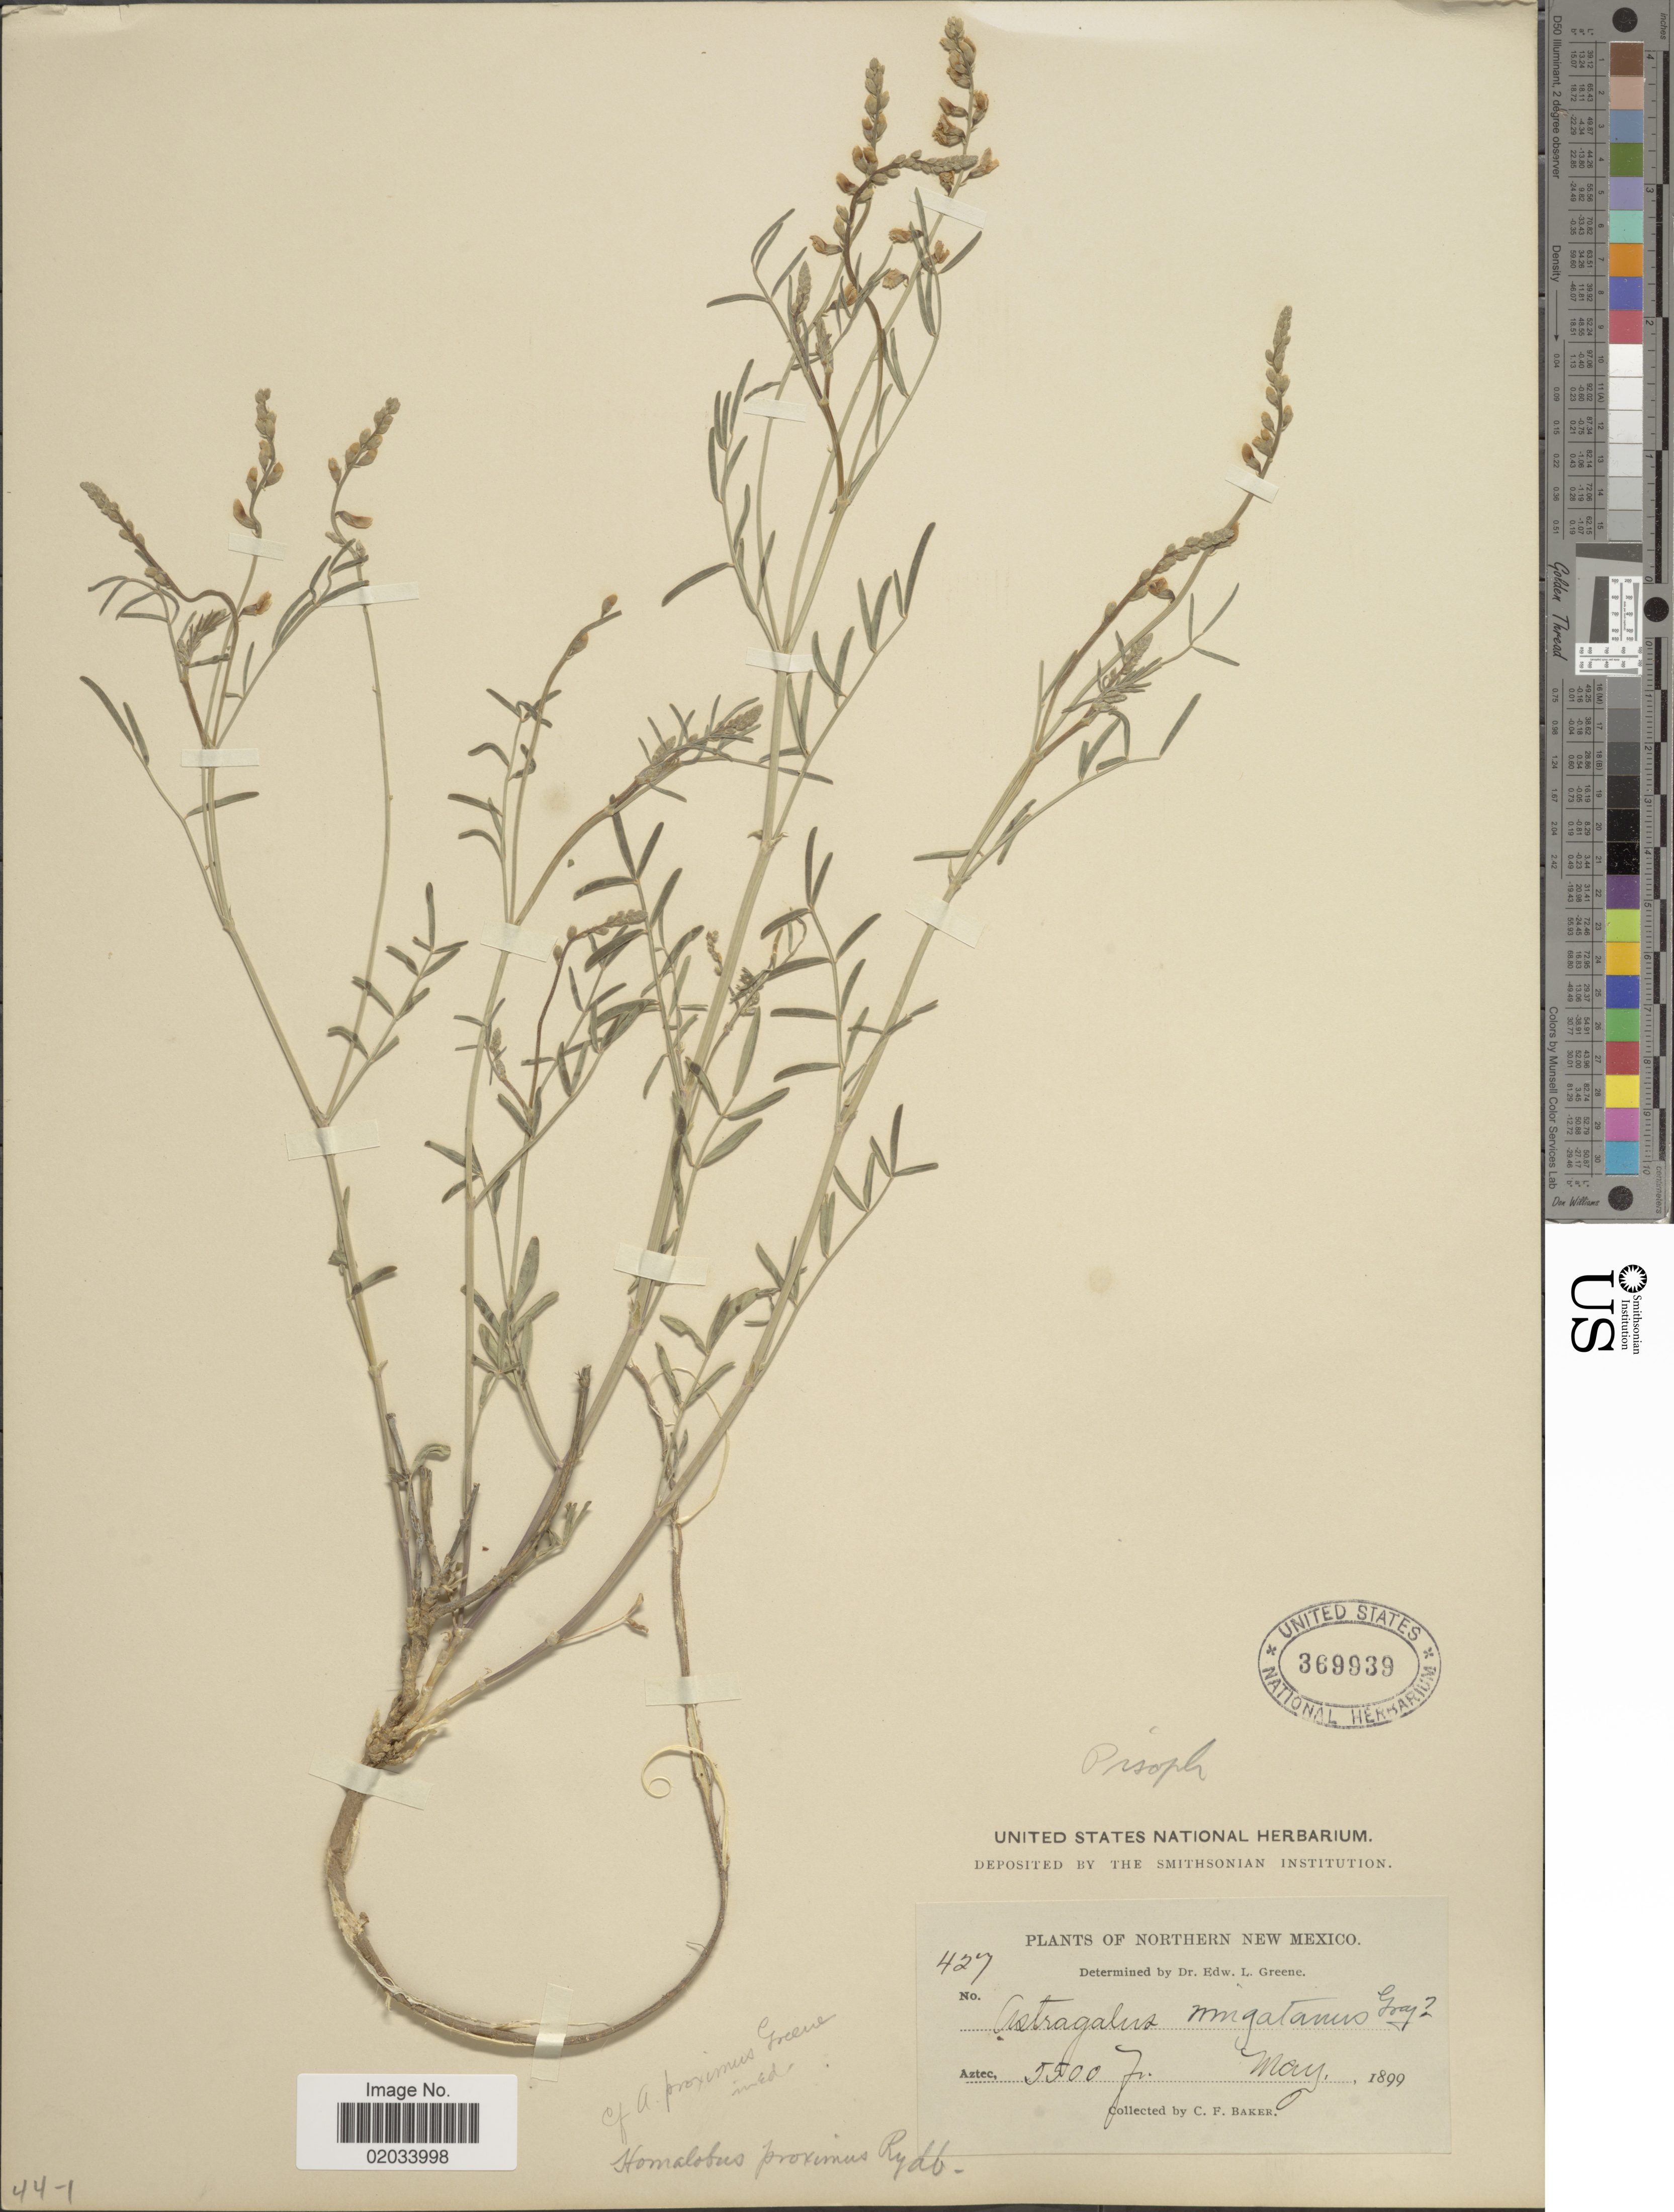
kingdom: Plantae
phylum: Tracheophyta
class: Magnoliopsida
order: Fabales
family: Fabaceae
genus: Astragalus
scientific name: Astragalus proximus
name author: (Rydb.) Wooton & Standl.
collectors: C. F. Baker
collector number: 427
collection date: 1899-05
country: United States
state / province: New Mexico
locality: Northern New Mexico. Aztec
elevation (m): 1676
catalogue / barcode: US 369939